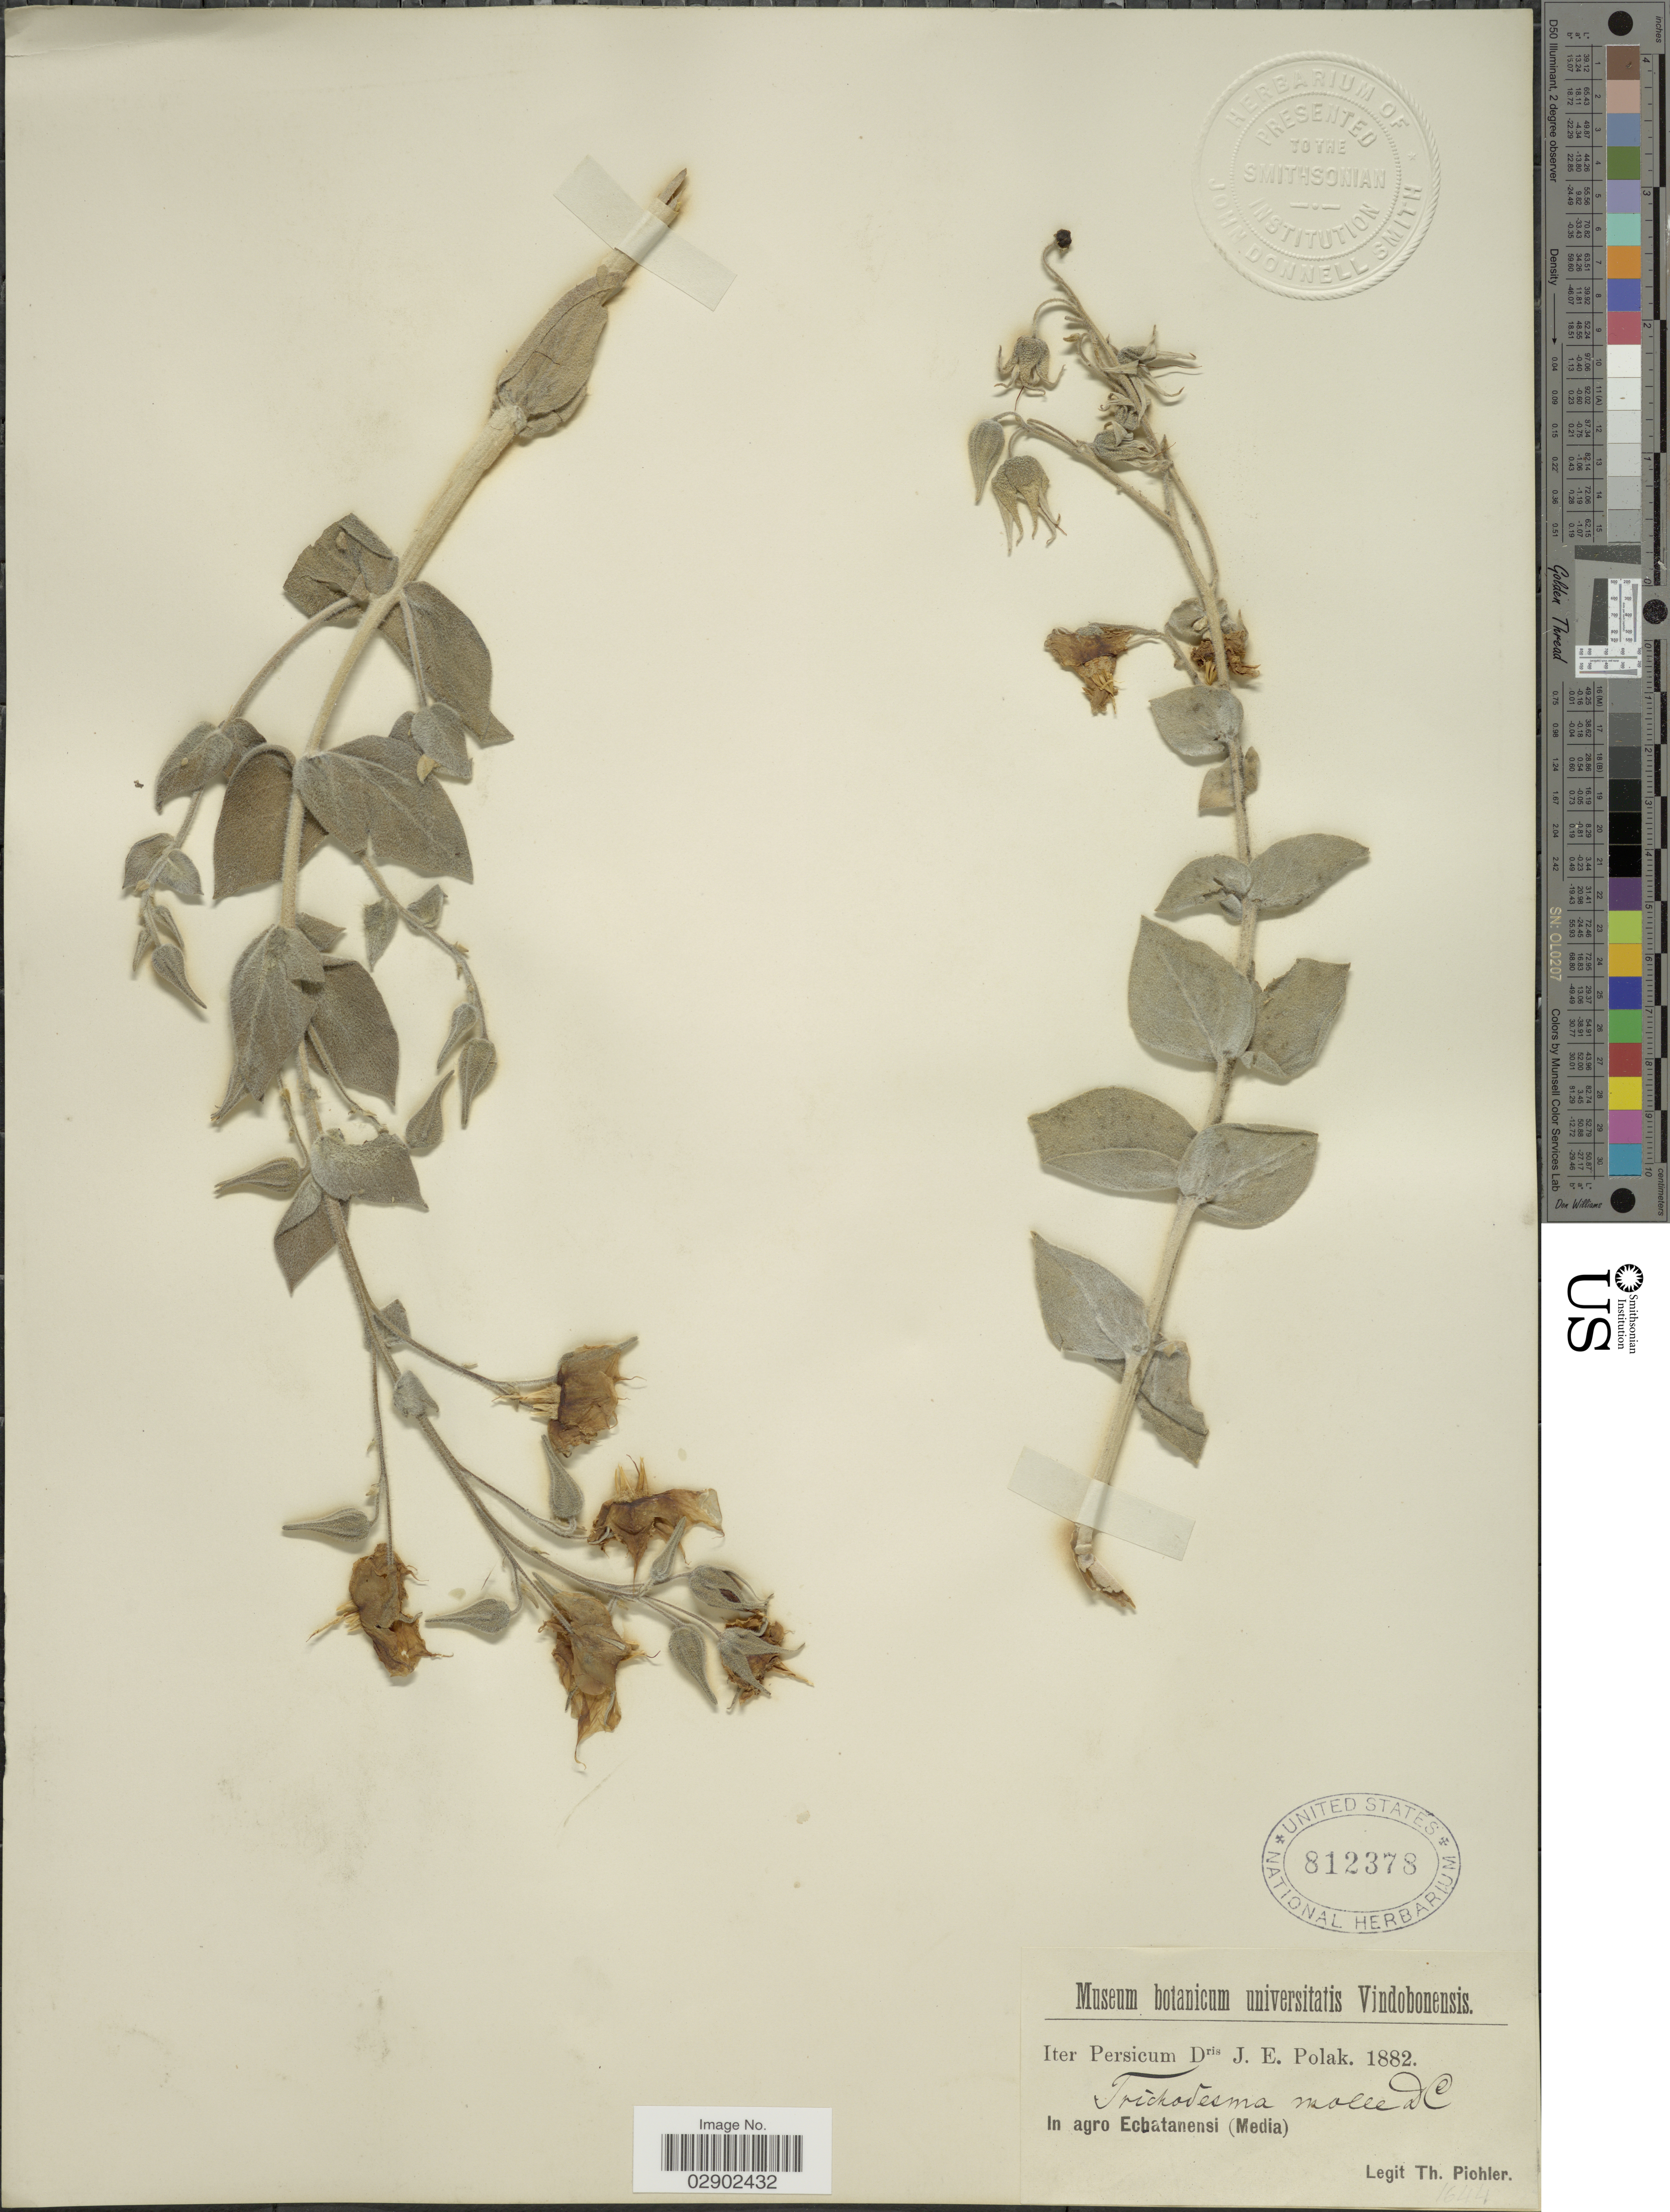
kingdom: Plantae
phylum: Tracheophyta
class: Magnoliopsida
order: Boraginales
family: Boraginaceae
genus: Trichodesma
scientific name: Trichodesma incanum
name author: (Bunge) A. DC.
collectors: T. Pichler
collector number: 1644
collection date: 1882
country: Iran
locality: Persicum. In agro Echatanensi (Media).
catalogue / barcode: US 812378